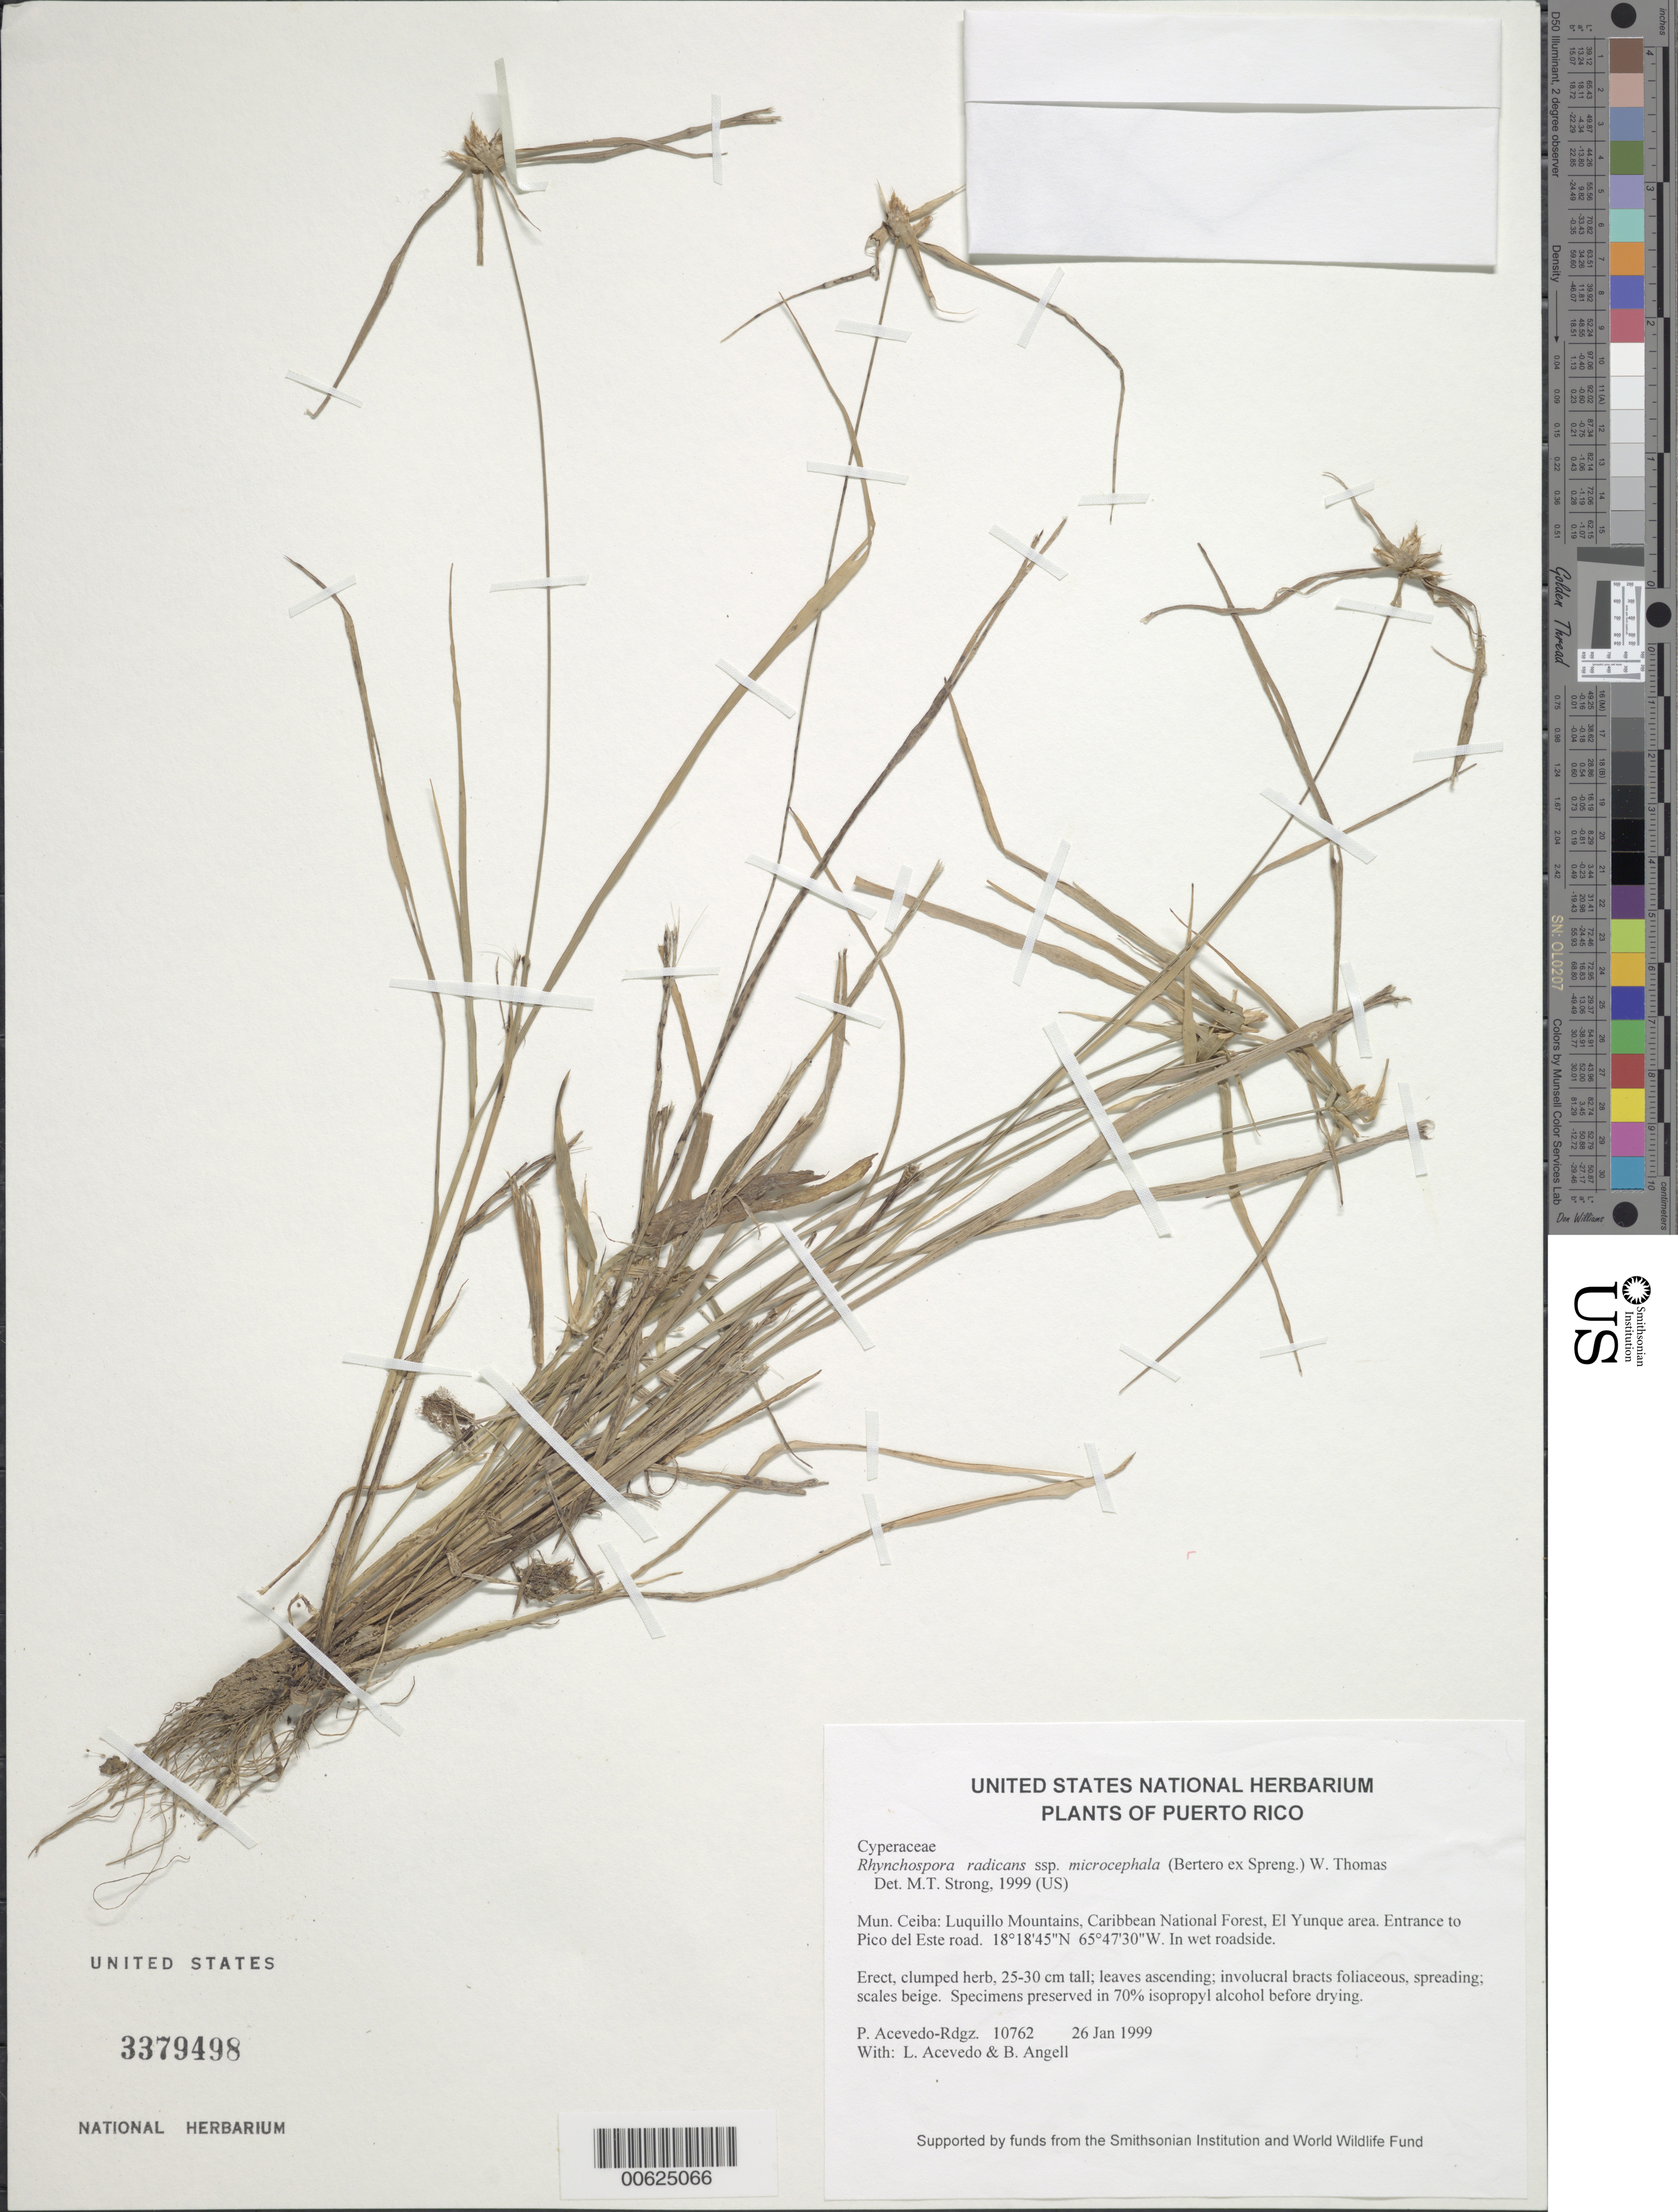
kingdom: Plantae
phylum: Tracheophyta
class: Liliopsida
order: Poales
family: Cyperaceae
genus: Rhynchospora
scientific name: Rhynchospora radicans subsp. microcephala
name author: (Bertero ex Spreng.) W.W. Thomas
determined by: Strong, M. T., (US), Smithsonian Institution - National Museum of Natural History (UNITED STATES)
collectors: P. Acevedo-Rodr., L. Acevedo & Bobbi Angell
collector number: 10762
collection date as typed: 26 Jan 1999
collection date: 1999-01-26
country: Puerto Rico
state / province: Ceiba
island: Puerto Rico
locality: Ceiba; Luquillo Mountains, Caribbean National Forest, El Yunque area. Entrance to Pico del Este road.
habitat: In wet roadside.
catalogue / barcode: US 3379498